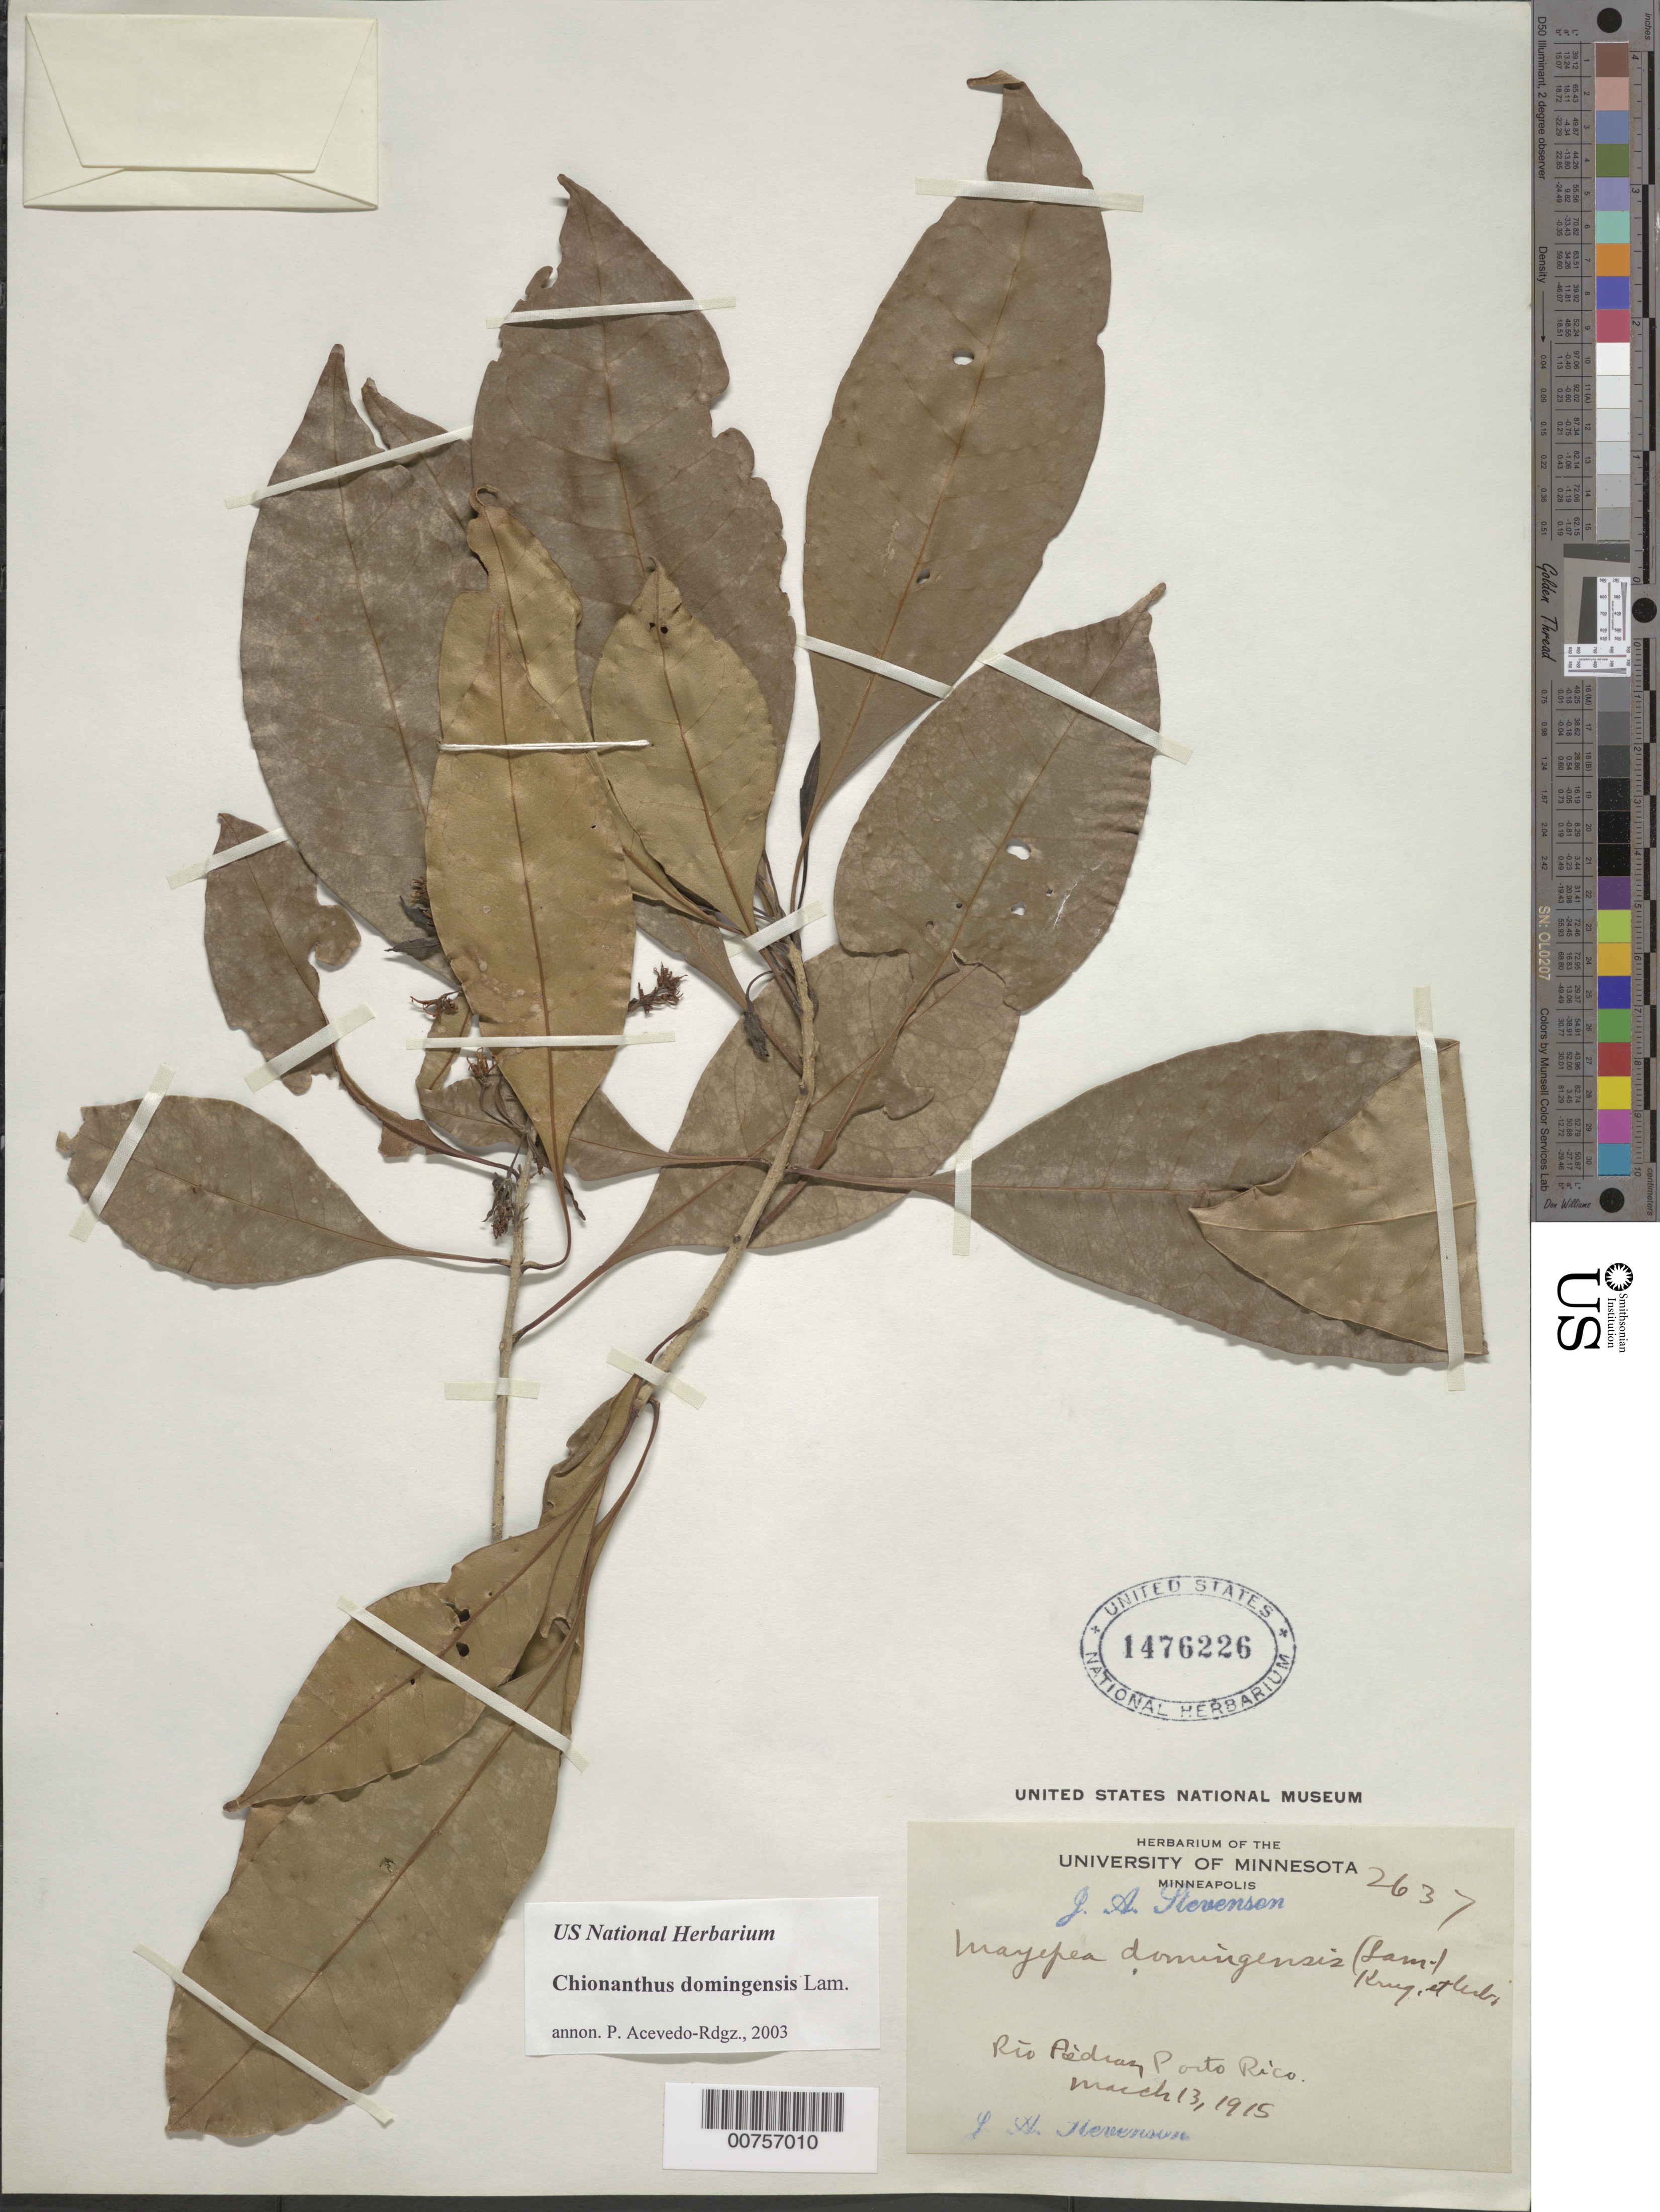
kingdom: Plantae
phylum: Tracheophyta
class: Magnoliopsida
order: Lamiales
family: Oleaceae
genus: Chionanthus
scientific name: Chionanthus domingensis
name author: Lam.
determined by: Acevedo-Rodríguez, P., (BOT), Smithsonian Institution - National Museum of Natural History (UNITED STATES)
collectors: J. Stevenson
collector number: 2637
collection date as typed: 13 Mar 1915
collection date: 1915-03-13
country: Puerto Rico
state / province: San Juan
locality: Río Piedras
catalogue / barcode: US 1476226